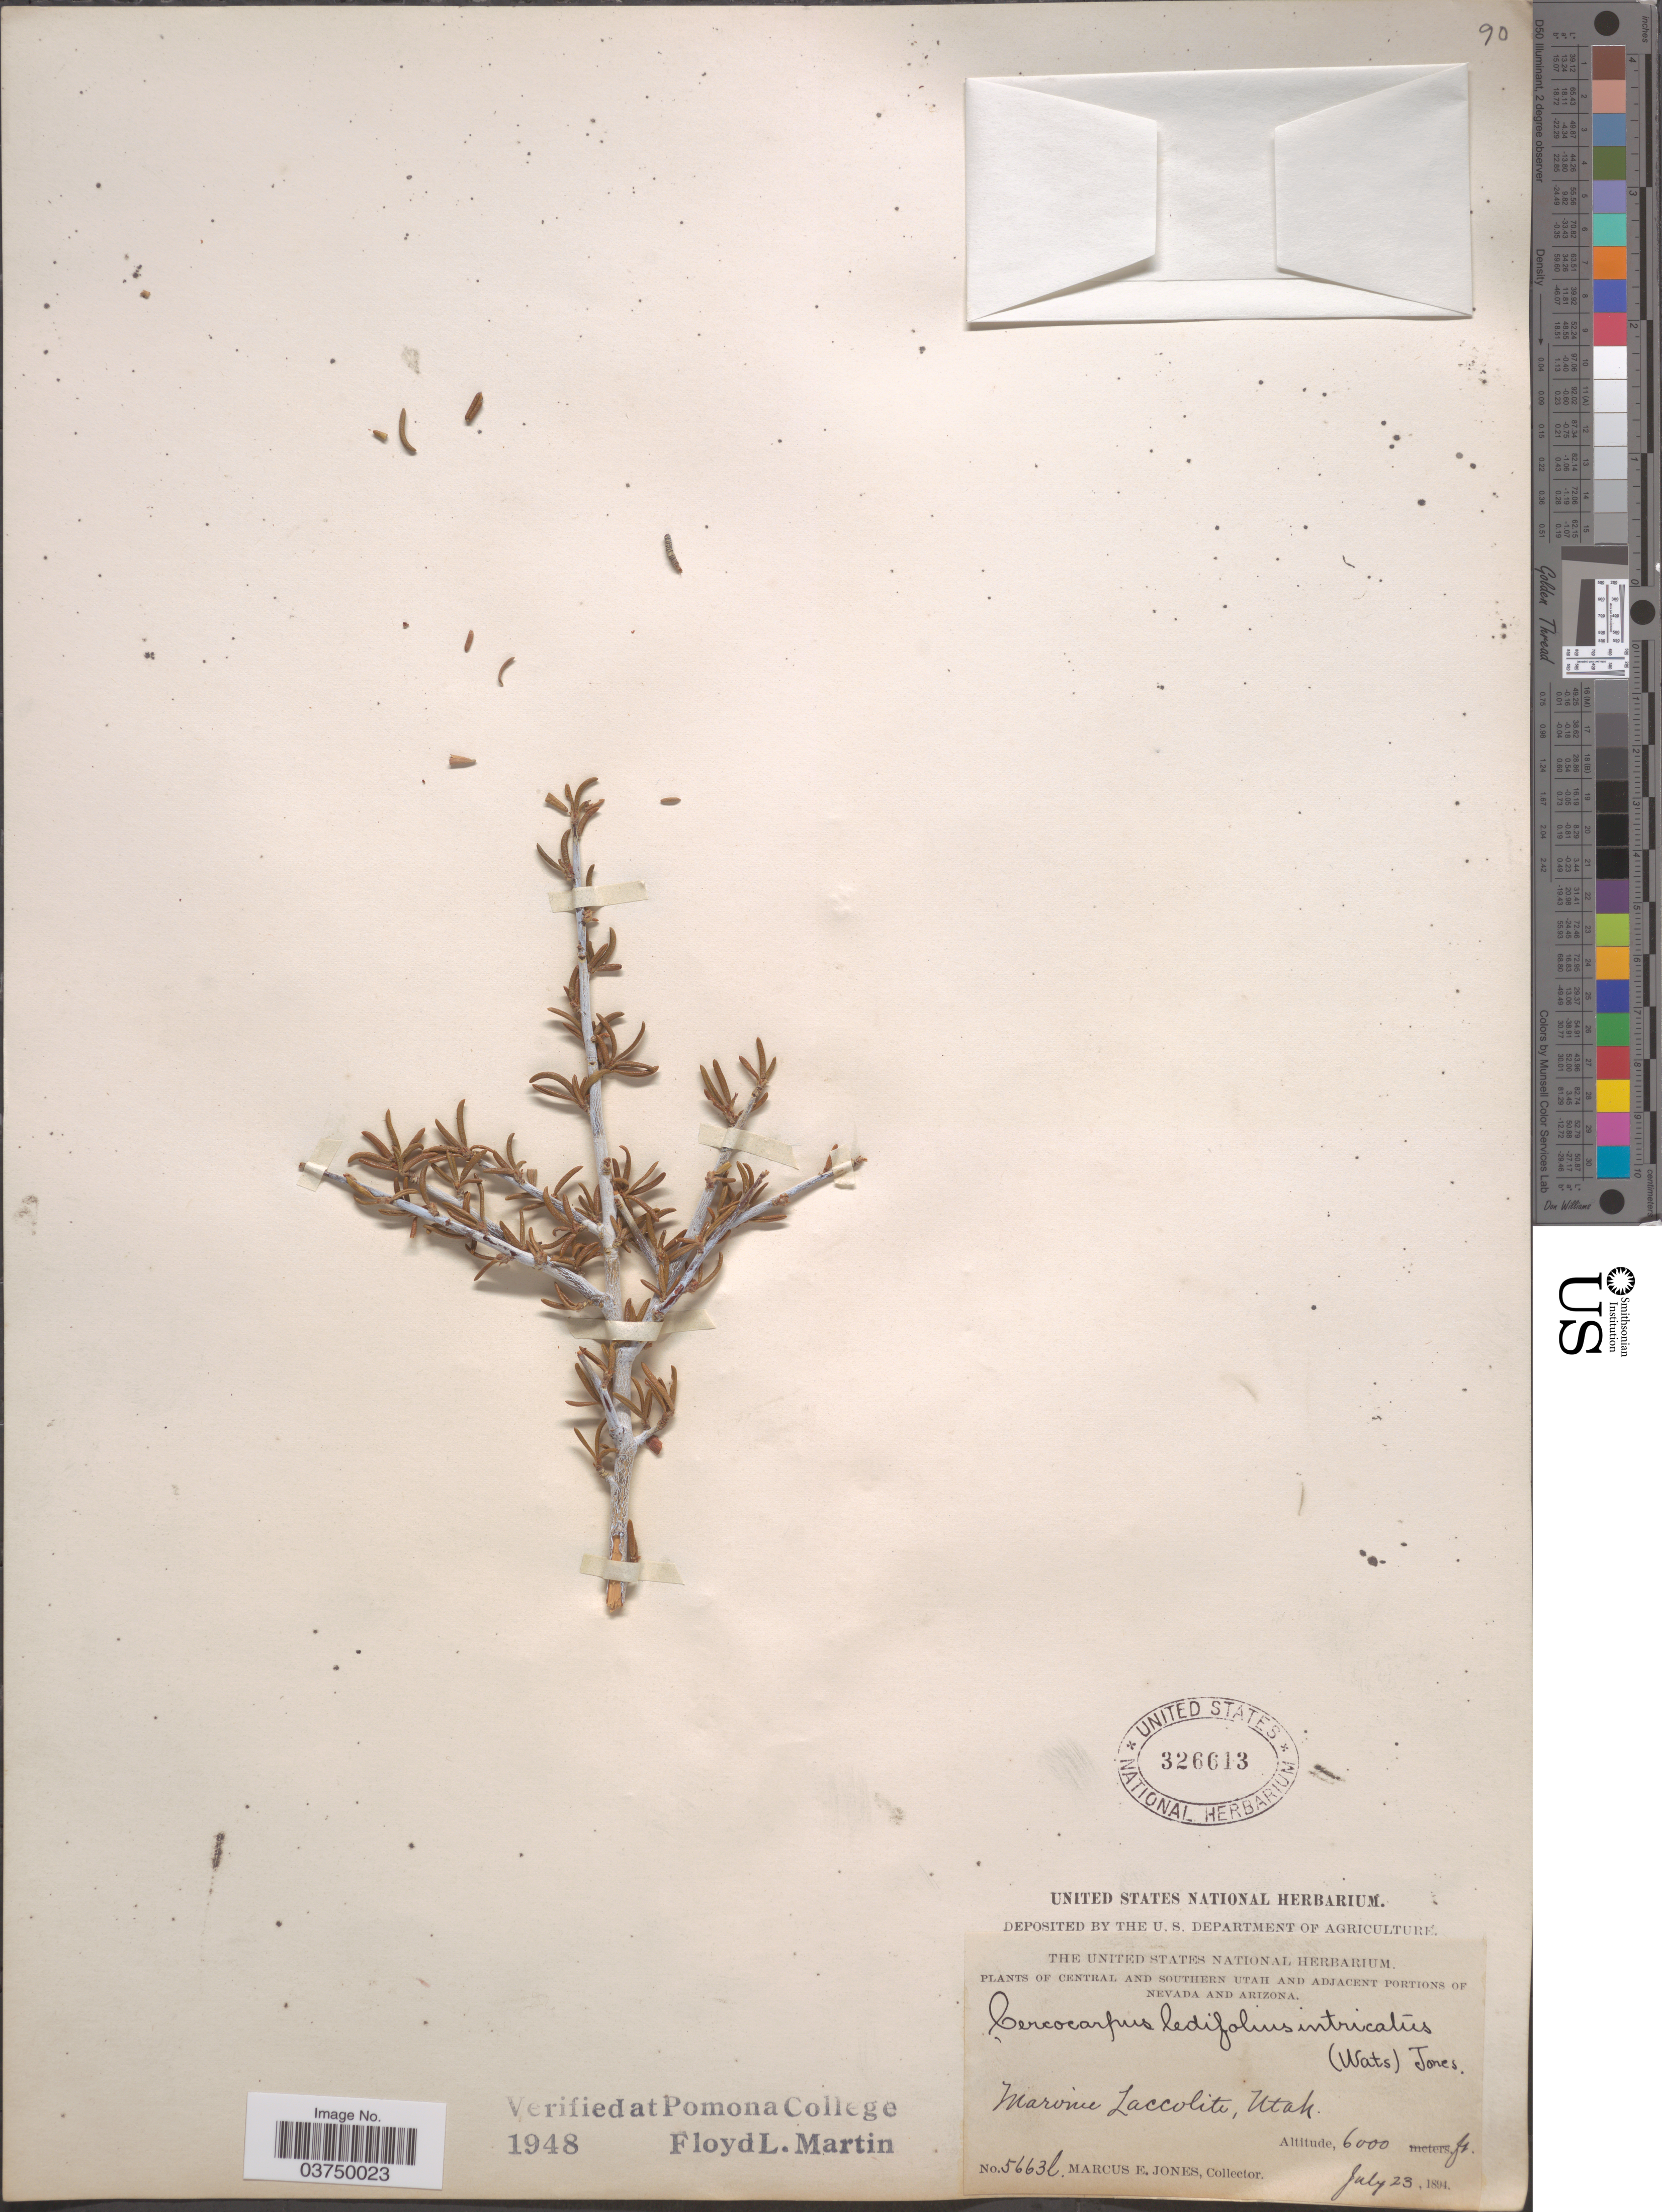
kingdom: Plantae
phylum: Tracheophyta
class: Magnoliopsida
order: Rosales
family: Rosaceae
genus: Cercocarpus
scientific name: Cercocarpus ledifolius var. intricatus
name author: Nutt.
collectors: M. E. Jones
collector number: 5663b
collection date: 1894-07-23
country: United States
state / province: Utah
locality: Central and Southern Utah. Marvine Laccolite.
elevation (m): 1829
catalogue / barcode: US 326613